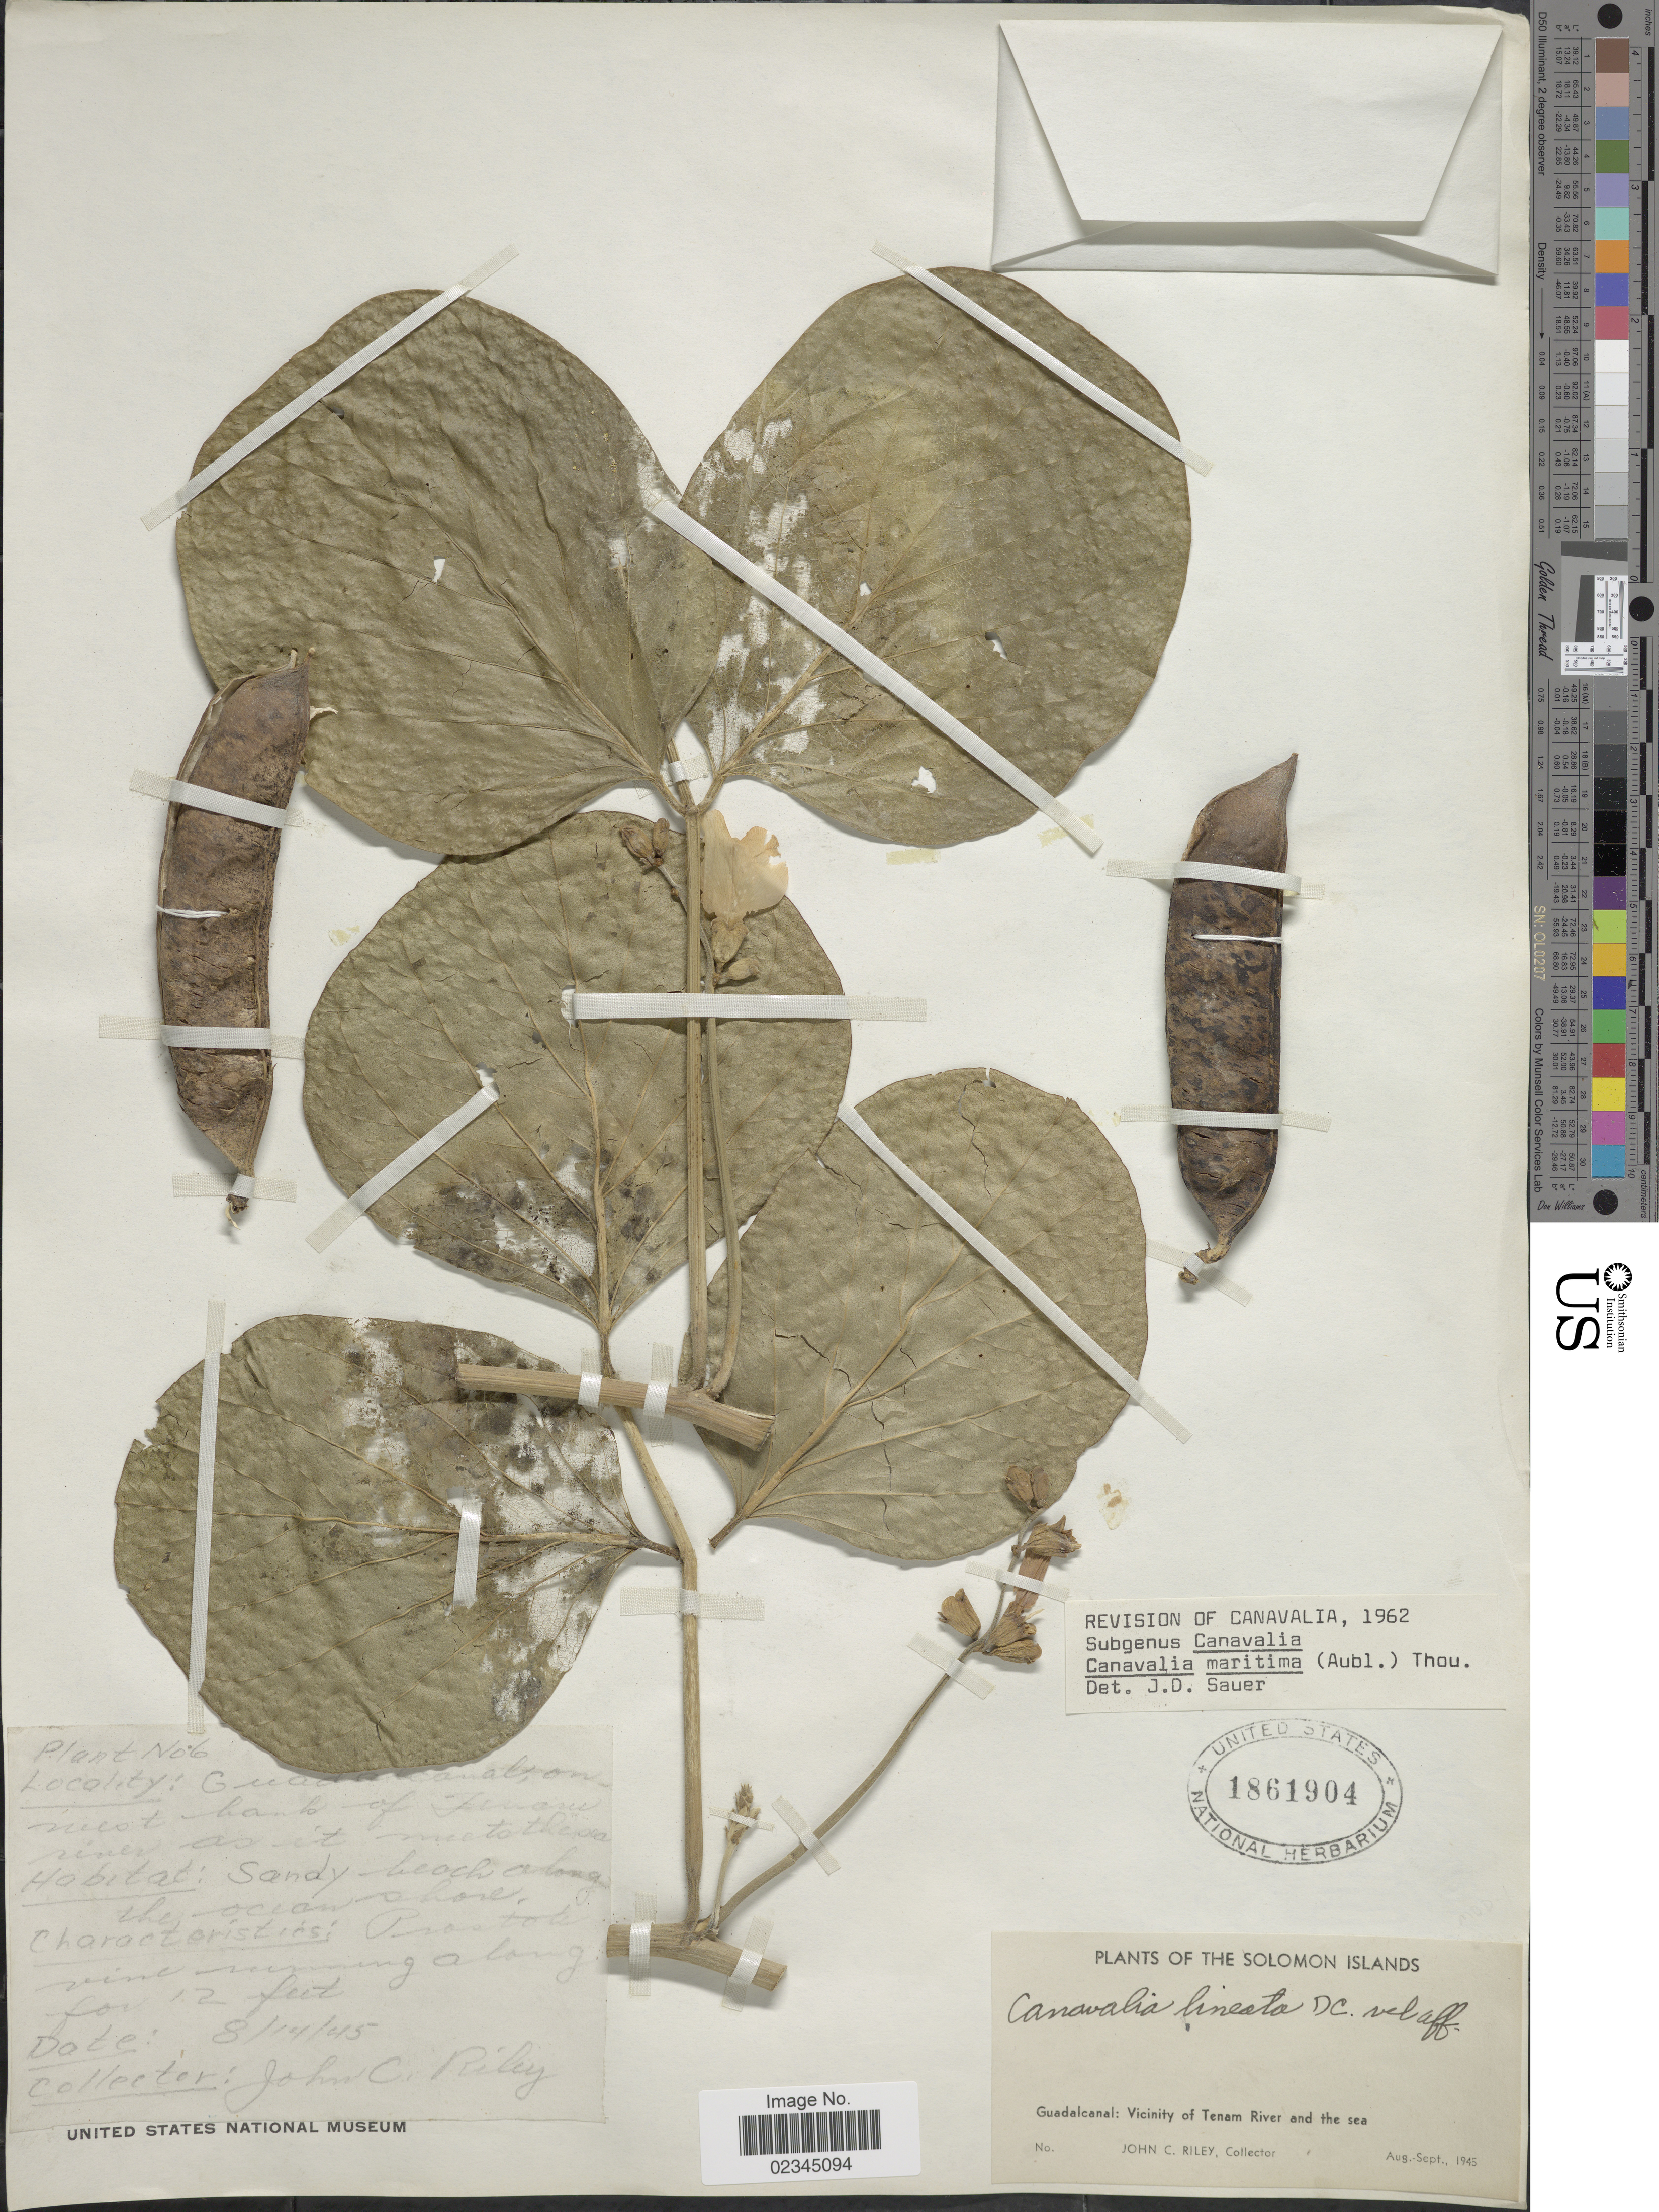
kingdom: Plantae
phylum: Tracheophyta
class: Magnoliopsida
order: Fabales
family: Fabaceae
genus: Canavalia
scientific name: Canavalia rosea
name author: (Sw.) DC.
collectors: J. C. Riley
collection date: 1945-08/1945-09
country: Solomon Islands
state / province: Solomon Islands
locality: Guadalcanal: Vicinity of Tenam River and the sea.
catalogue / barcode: US 1861904